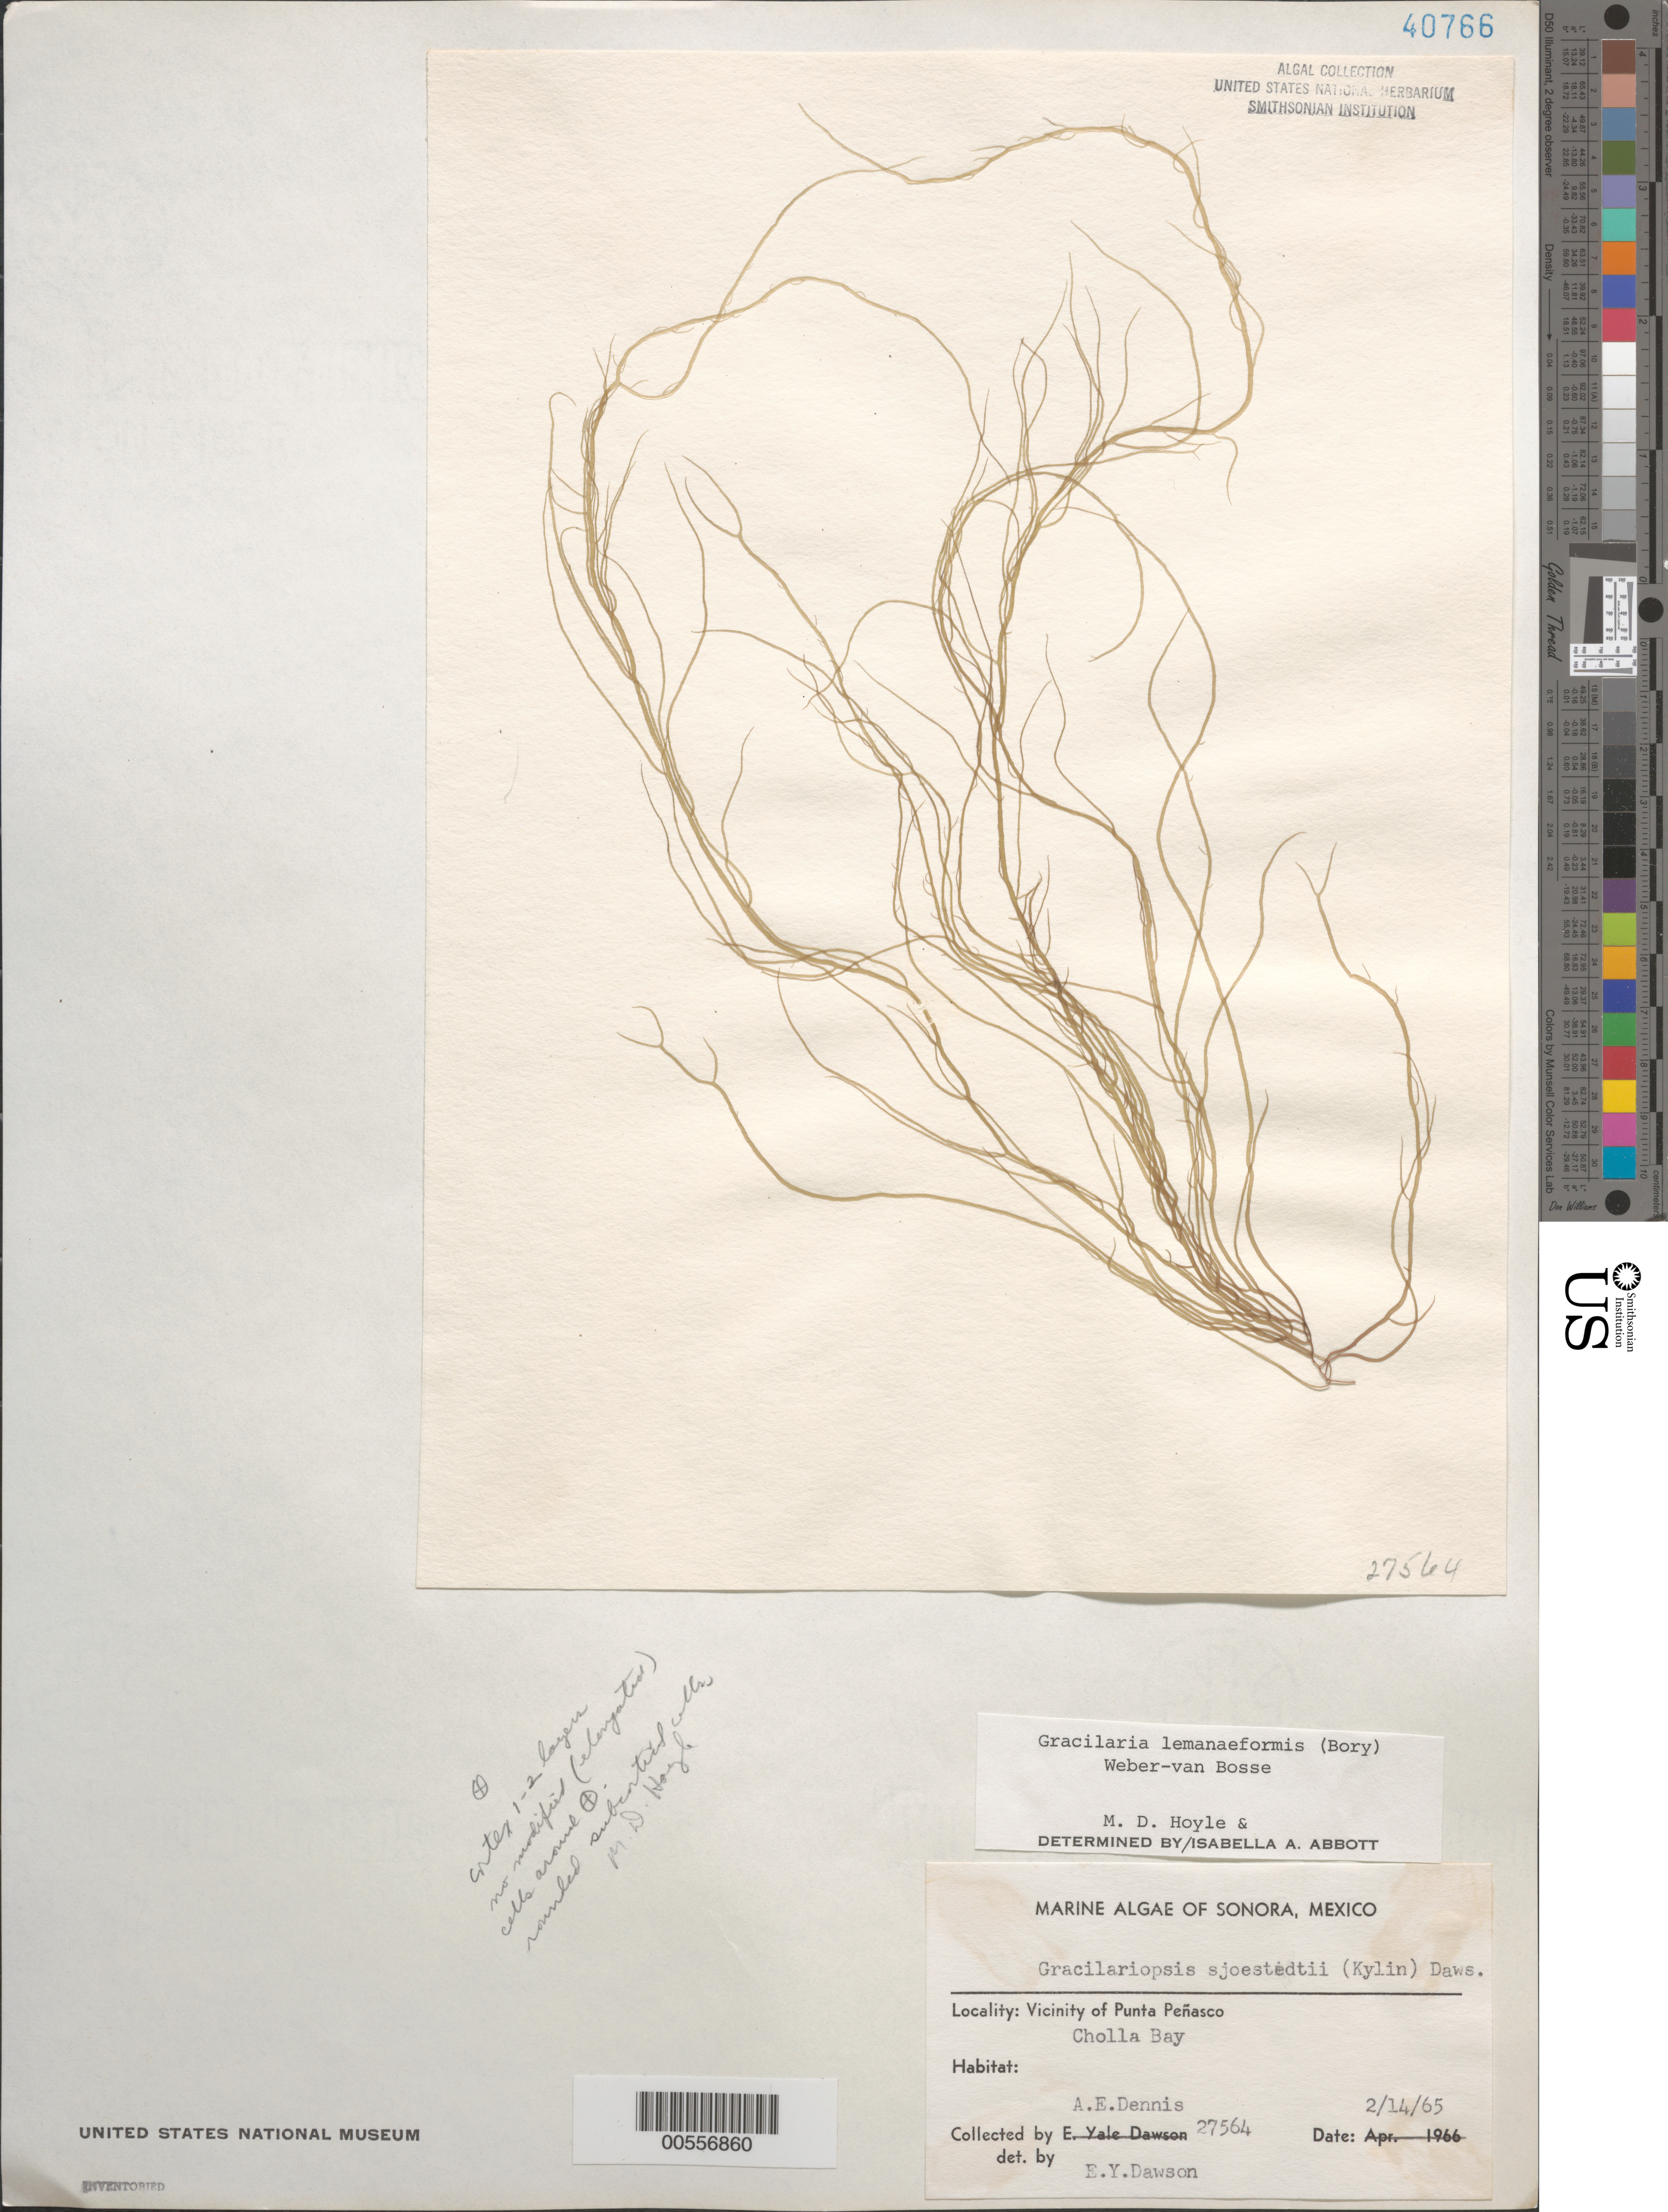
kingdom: Plantae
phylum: Rhodophyta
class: Florideophyceae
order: Gracilariales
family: Gracilariaceae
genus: Gracilariopsis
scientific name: Gracilariopsis lemaneiformis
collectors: A. Dennis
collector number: EYD 27564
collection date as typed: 14 Feb 1965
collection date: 1965-02-14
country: Mexico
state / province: Sonora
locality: Cholla Bay, near Punta Penasco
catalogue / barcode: US 40766